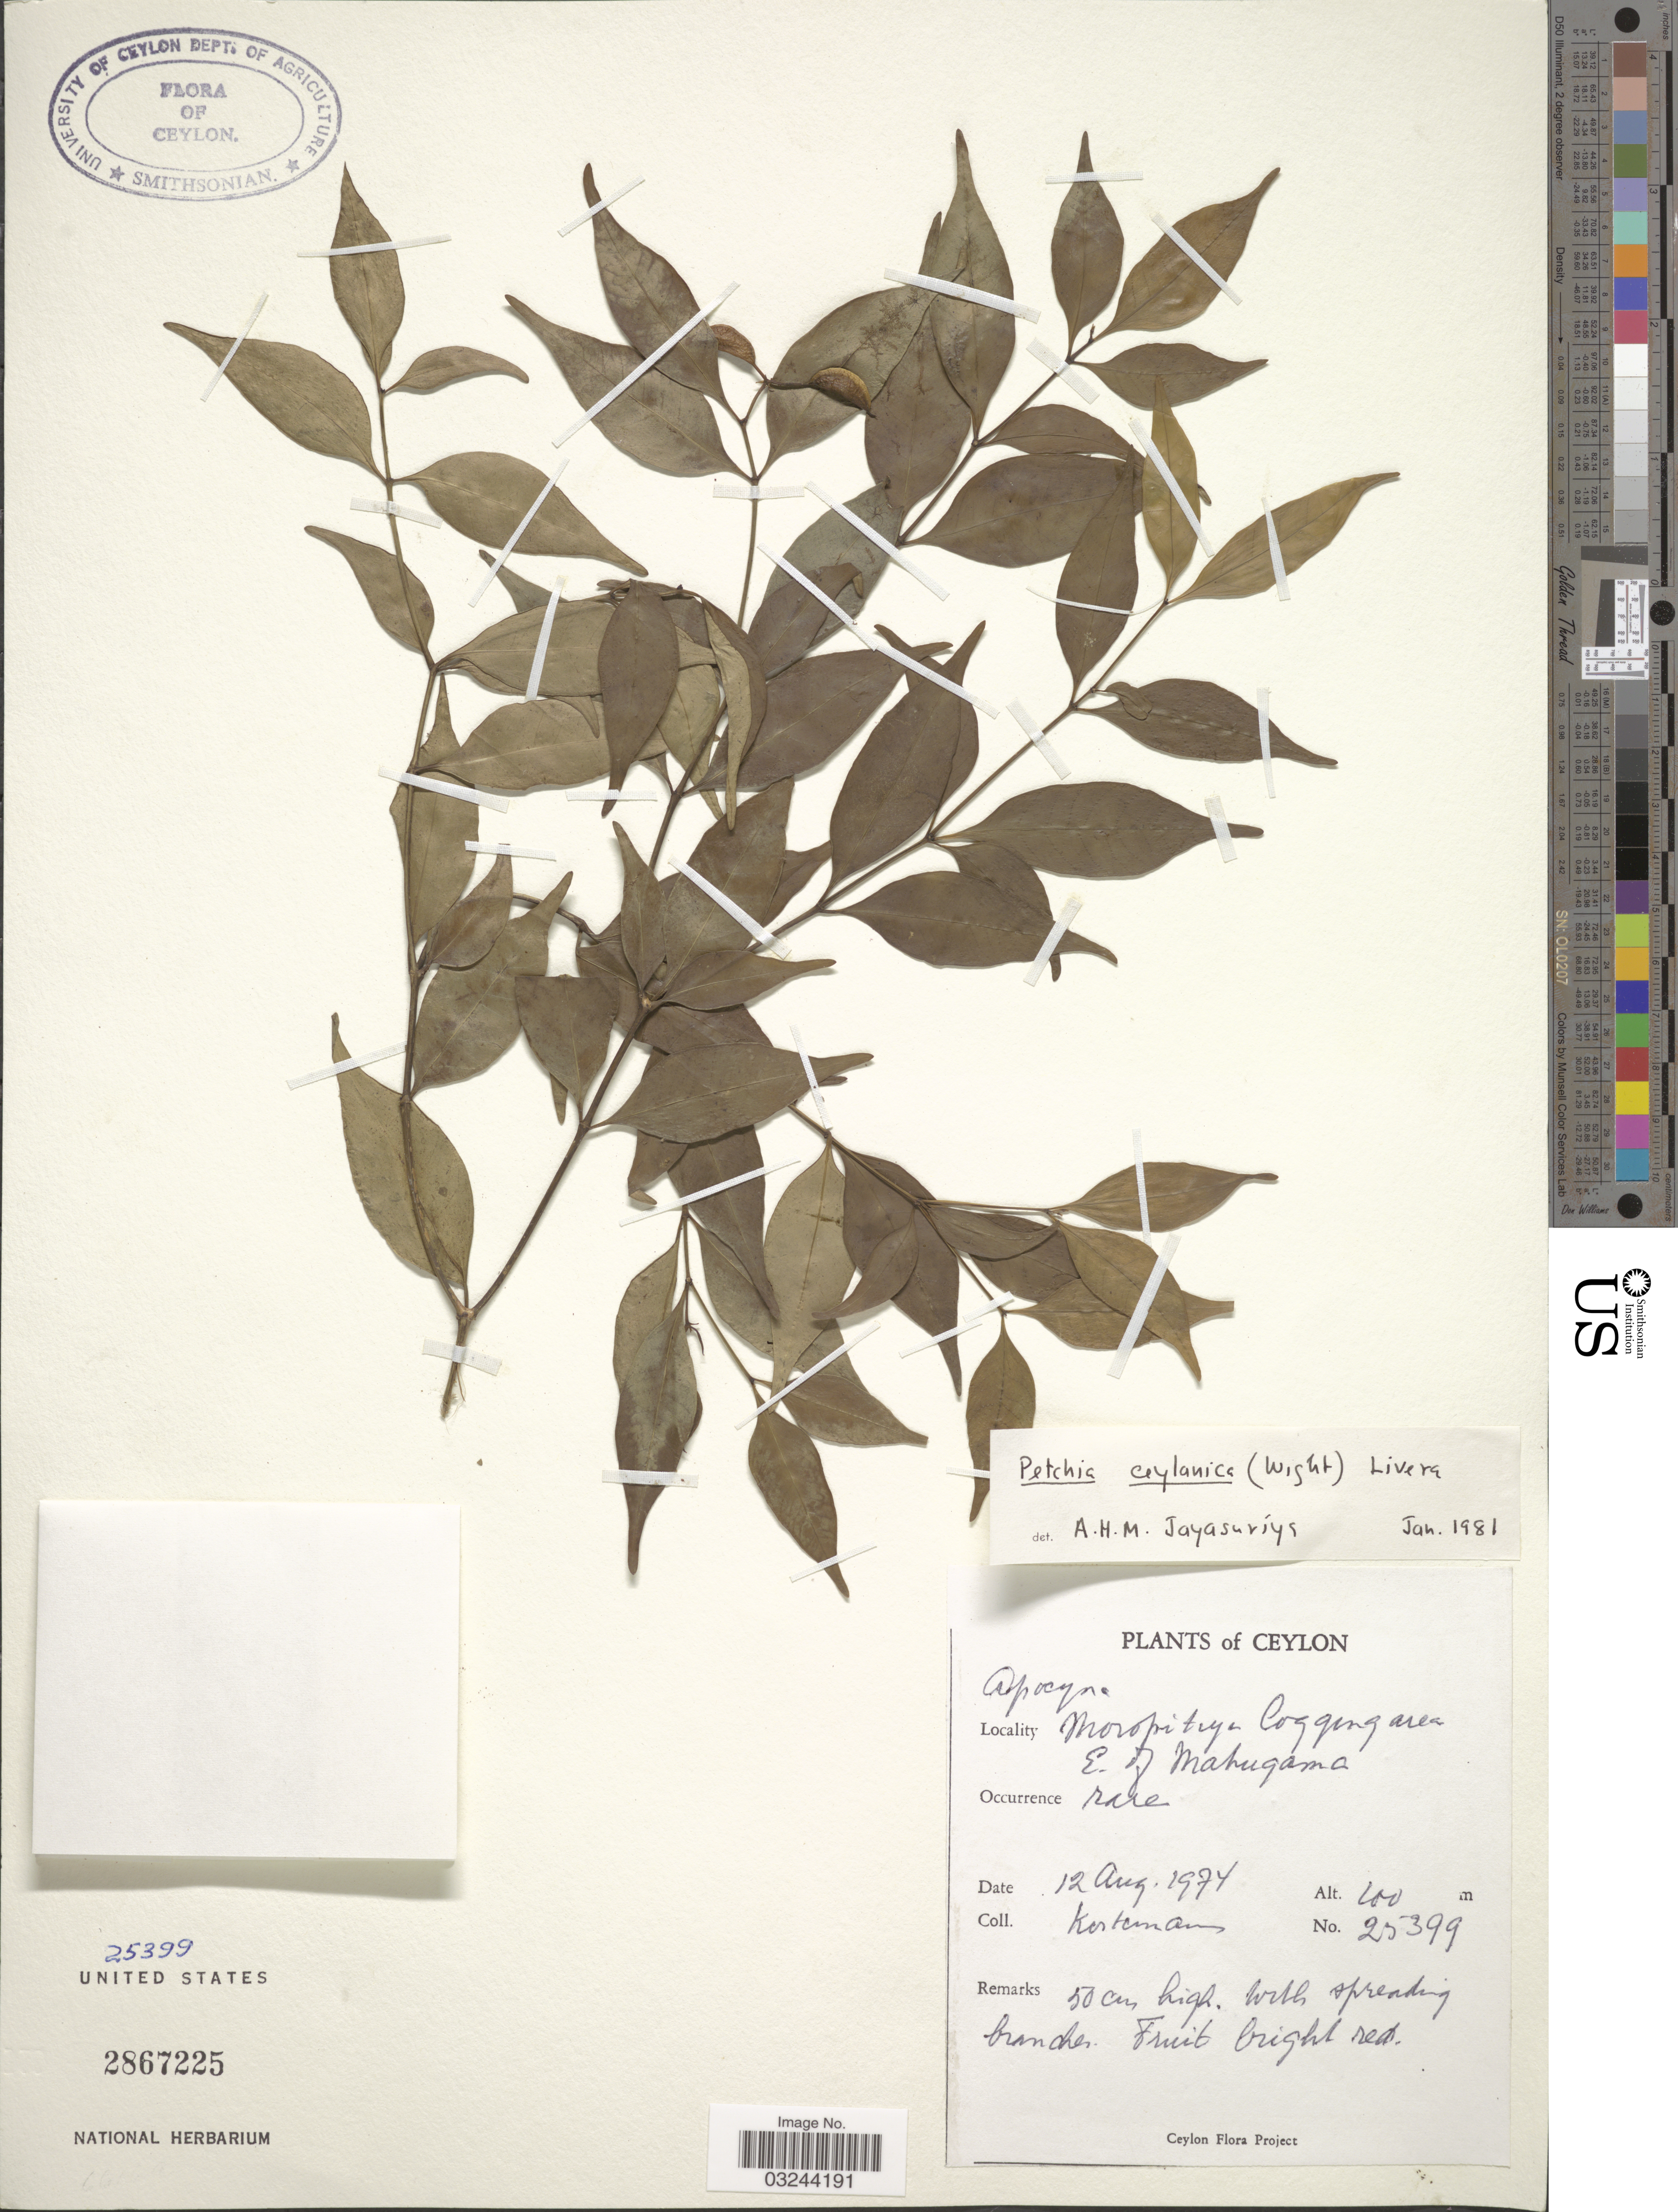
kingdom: Plantae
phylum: Tracheophyta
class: Magnoliopsida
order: Gentianales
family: Apocynaceae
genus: Petchia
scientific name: Petchia ceylanica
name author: (Wight) Livera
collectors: Kostermans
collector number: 25399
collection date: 1974-08-12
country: Sri Lanka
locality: Ceylon, Morapitiya logging area, E. of Mahugama.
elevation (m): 100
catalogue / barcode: US 2867225